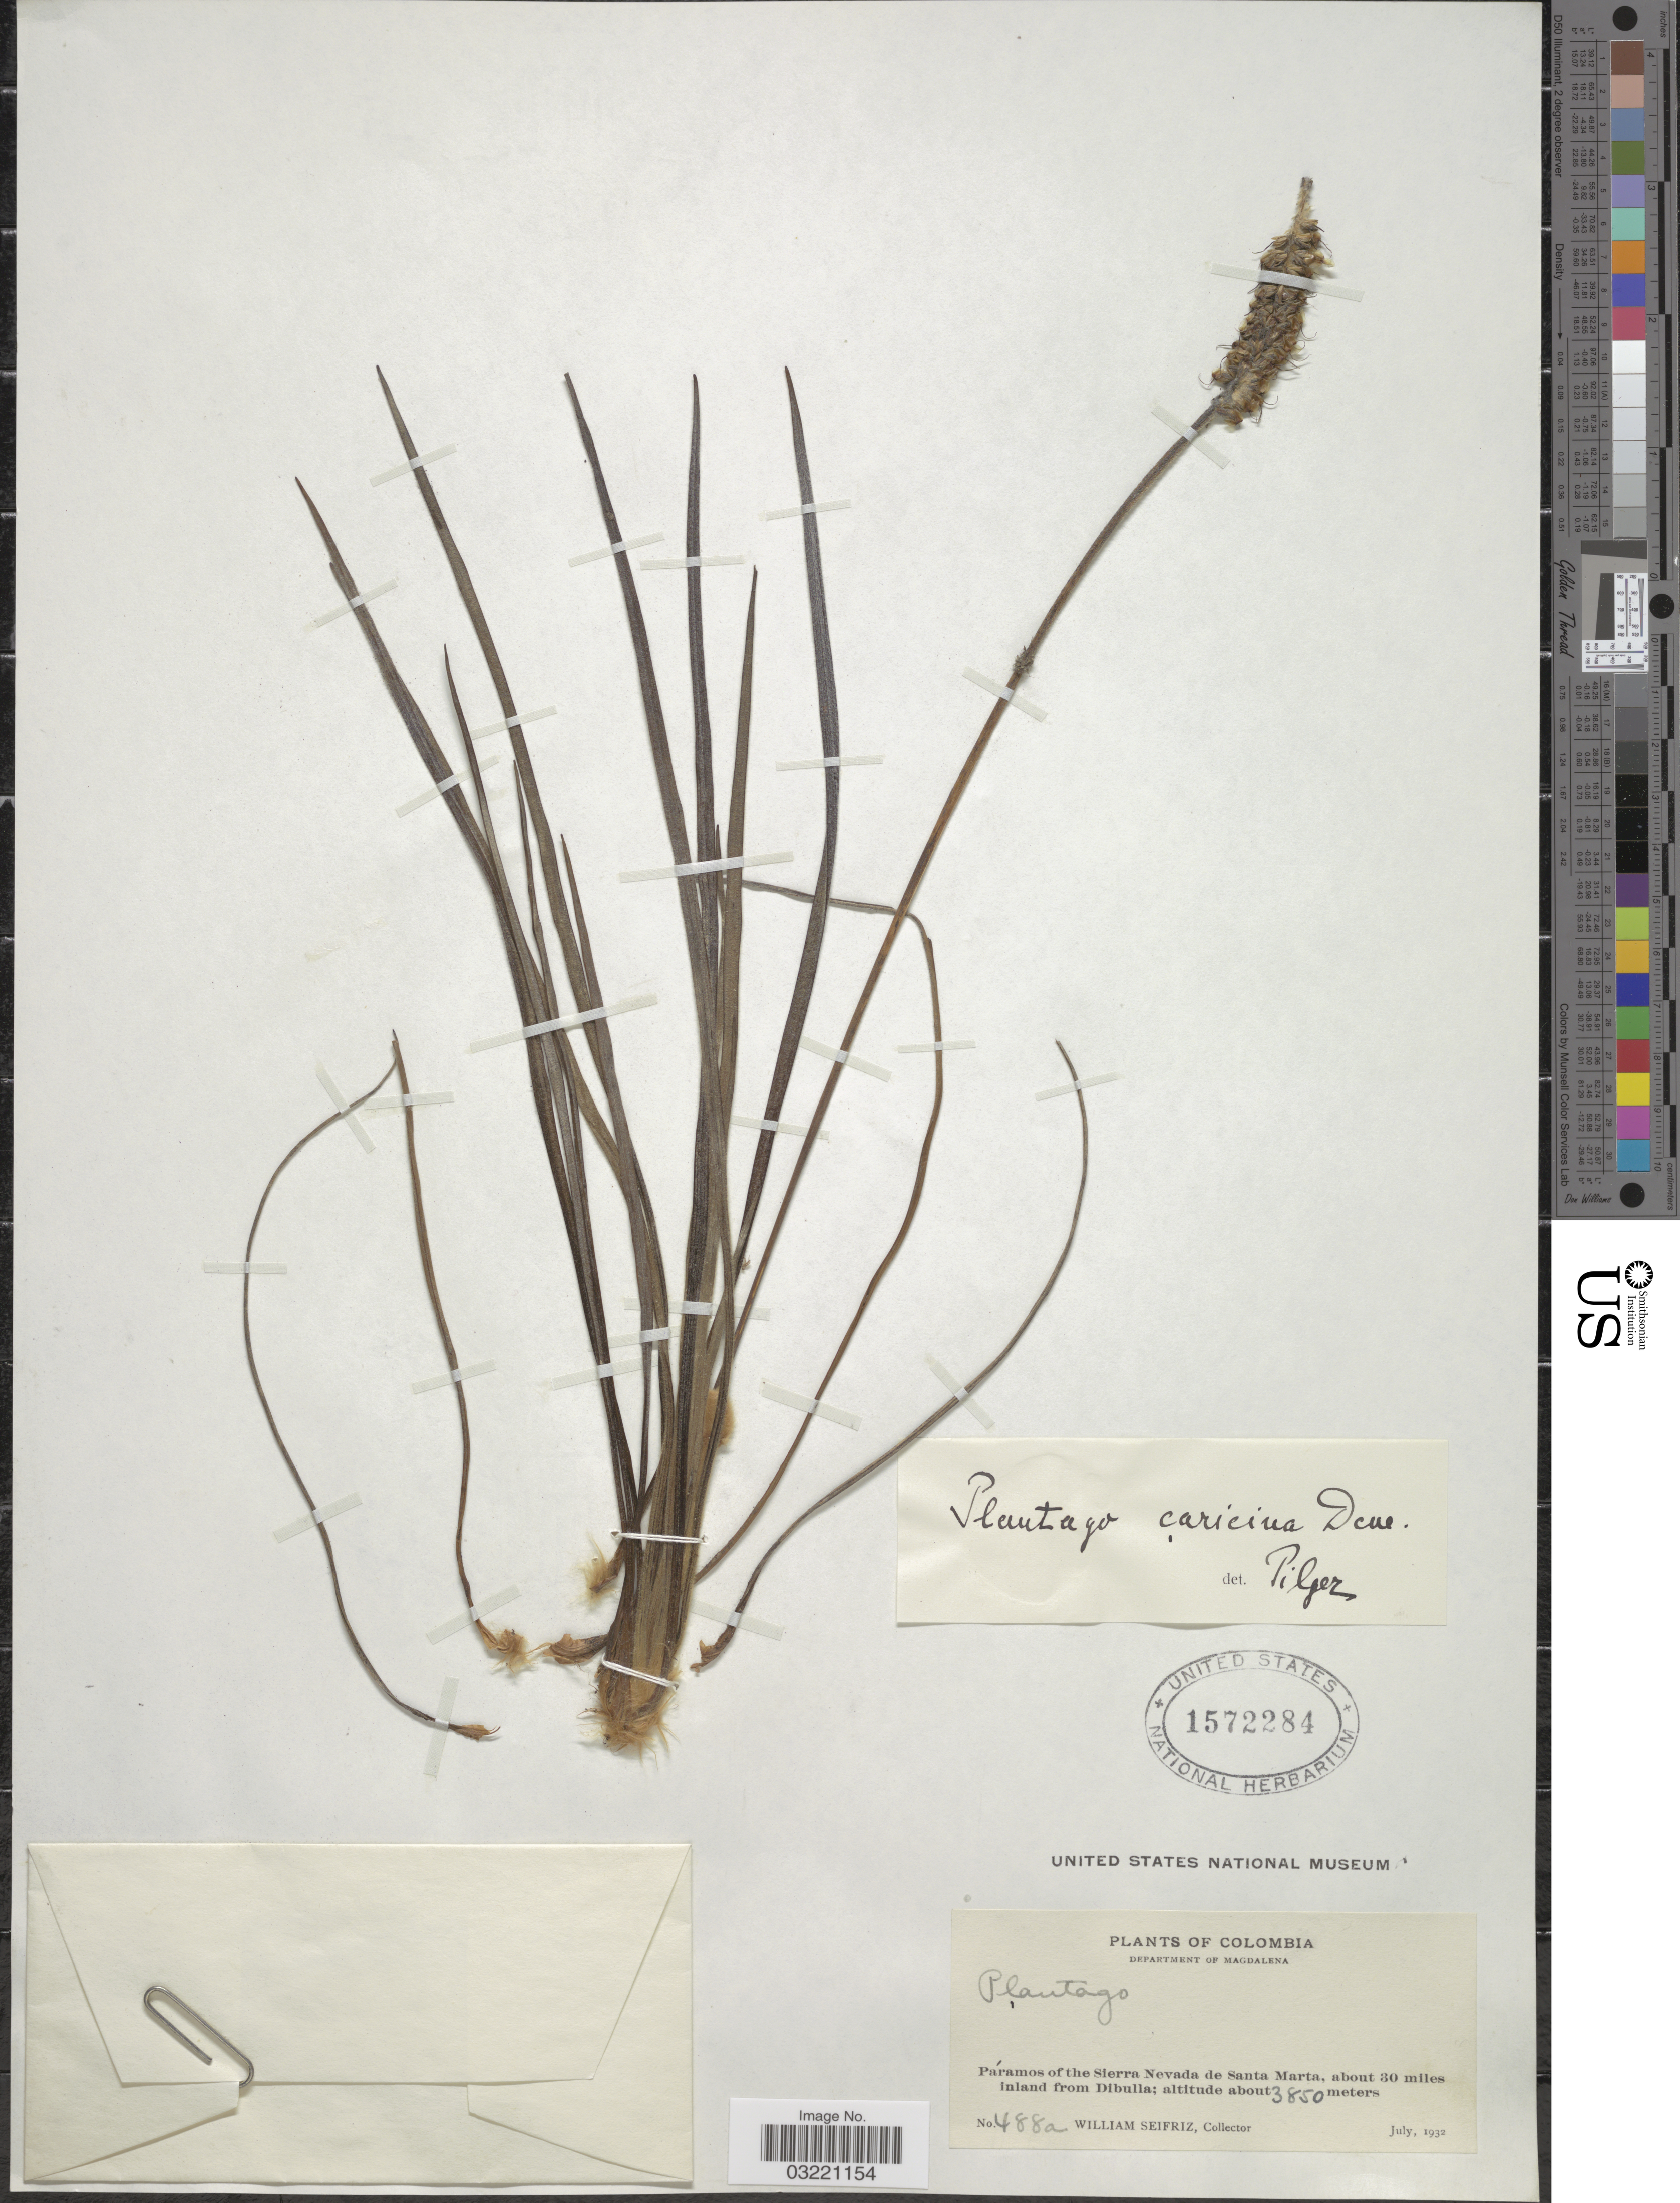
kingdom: Plantae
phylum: Tracheophyta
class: Magnoliopsida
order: Lamiales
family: Plantaginaceae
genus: Plantago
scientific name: Plantago sericea subsp. perrymondii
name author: (Barnéoud) Rahn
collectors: W. Seifriz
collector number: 488a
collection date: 1932-07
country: Colombia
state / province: Magdalena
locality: Department of Magdalena. Páramos of the Sierra Nevada de Santa Marta, about 30 miles inland from Dibulla,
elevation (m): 3850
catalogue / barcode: US 1572284